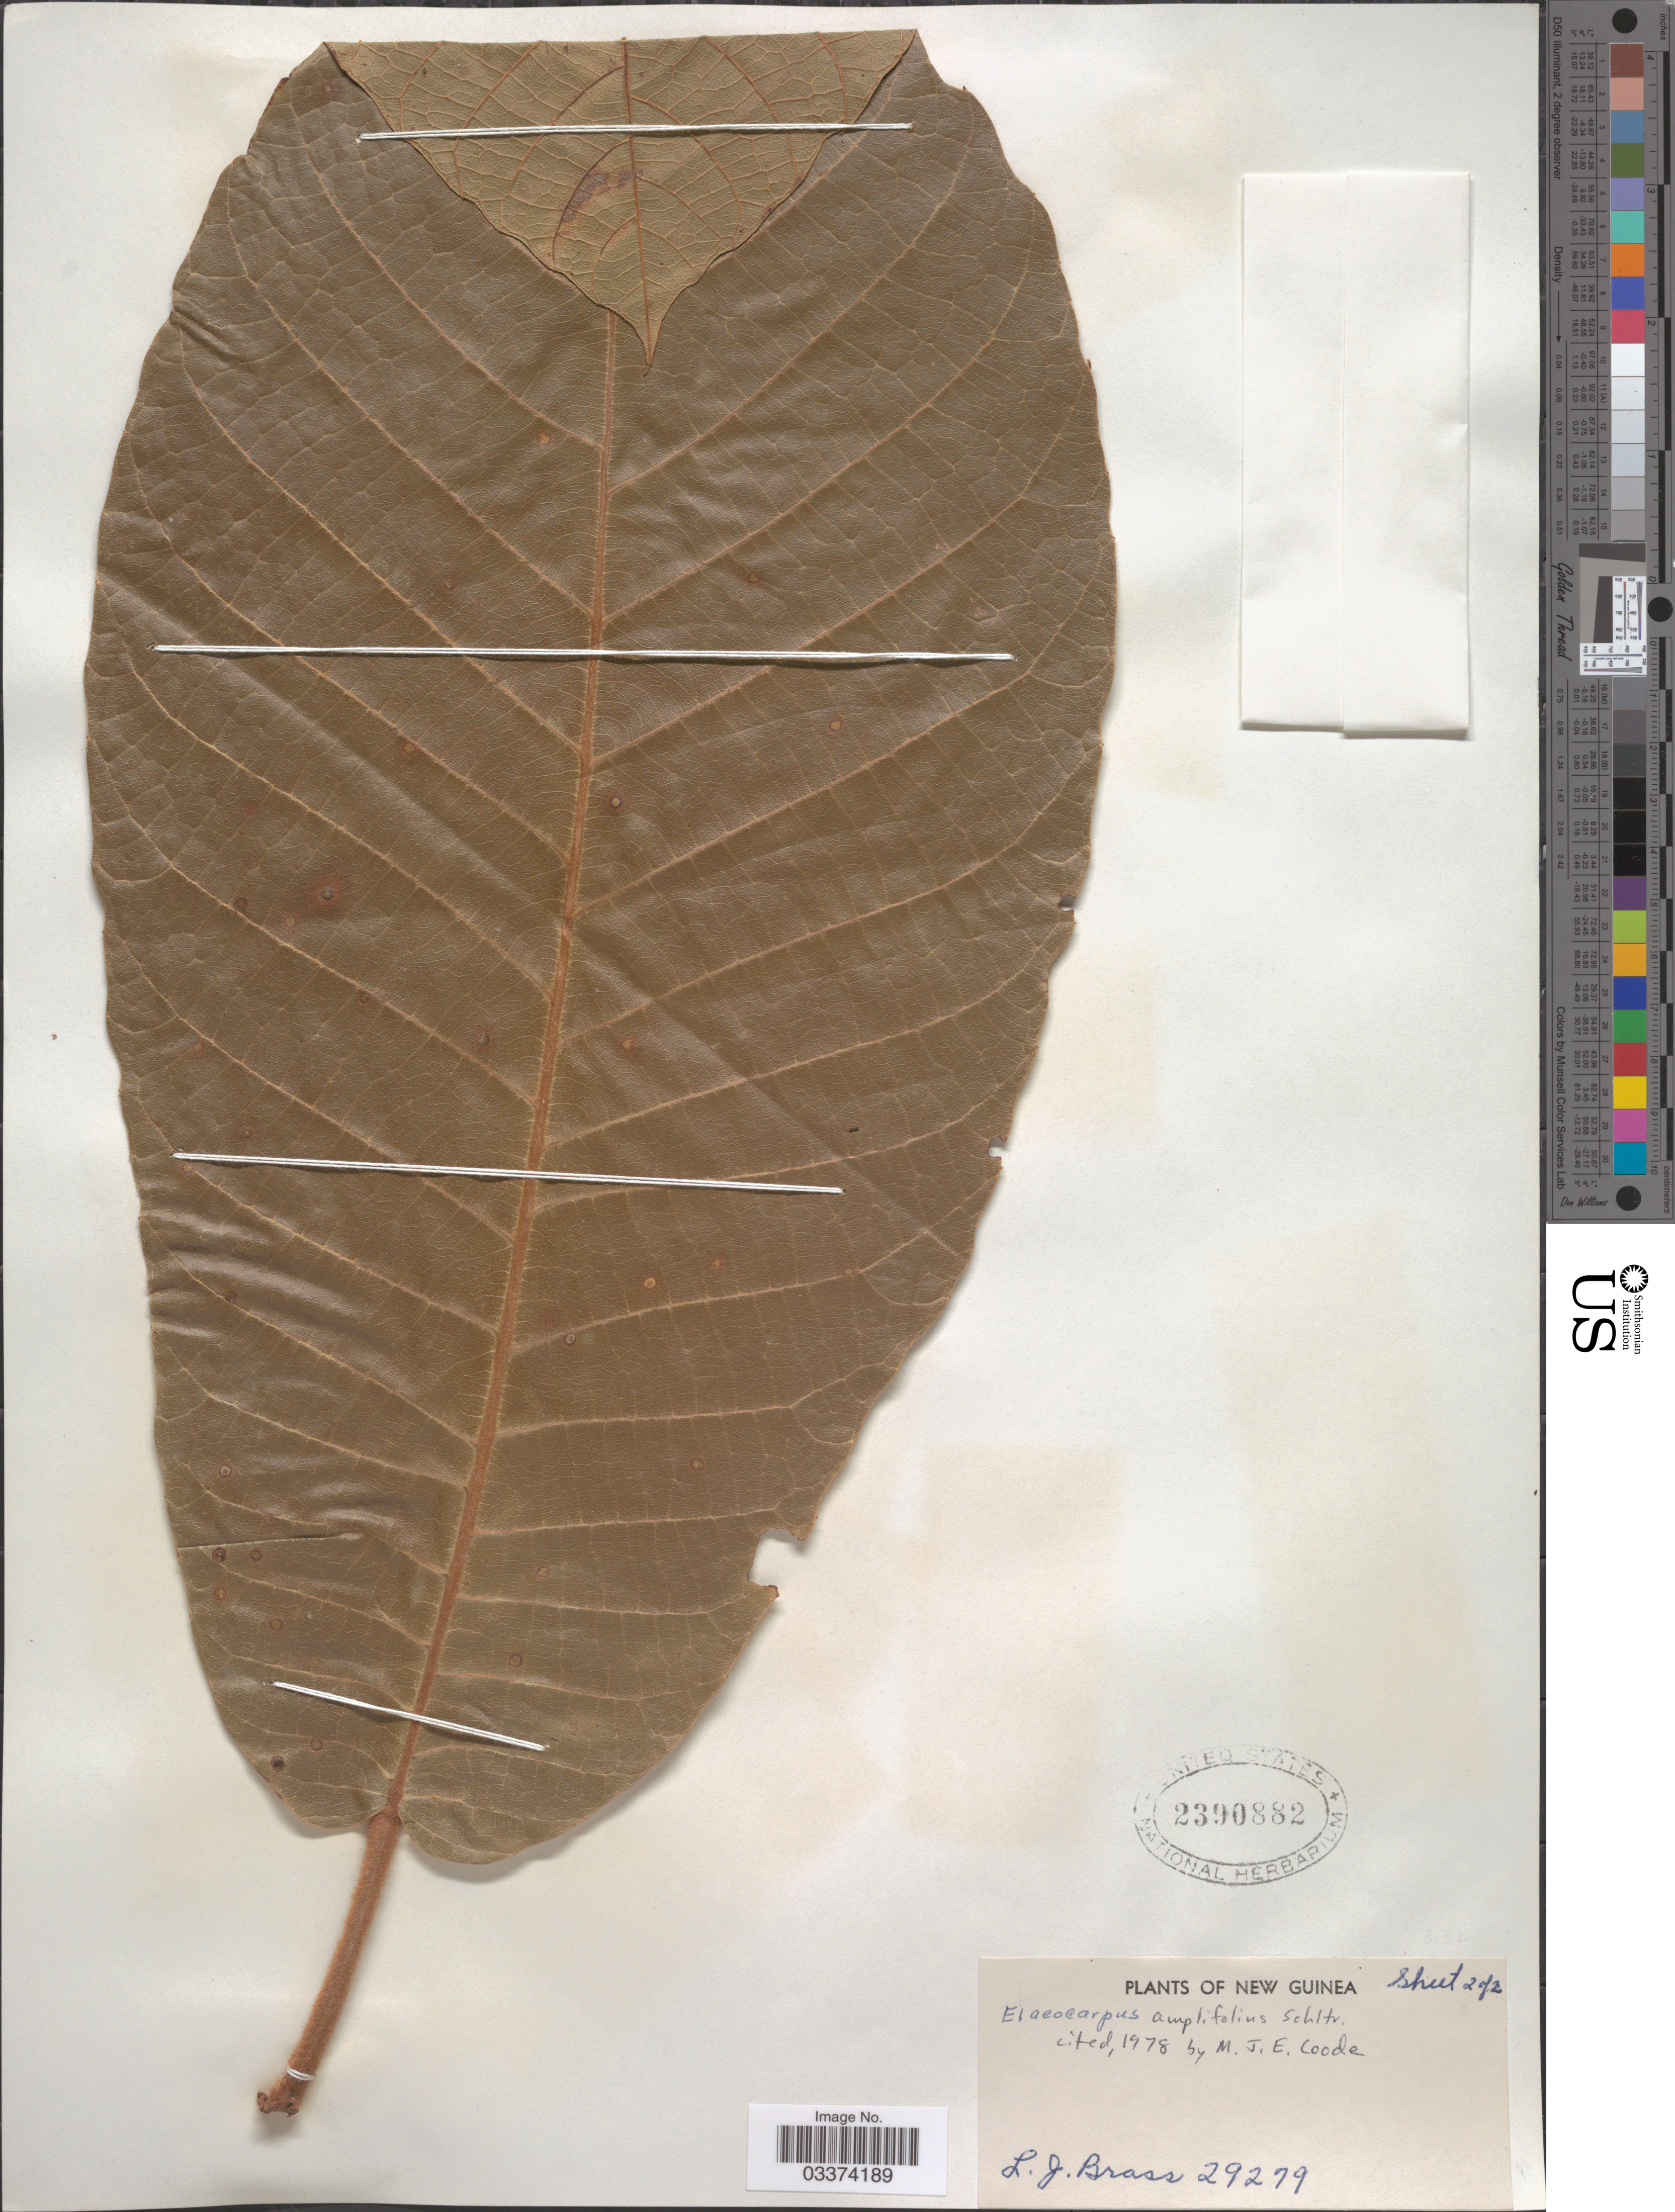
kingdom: Plantae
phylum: Tracheophyta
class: Magnoliopsida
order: Oxalidales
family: Elaeocarpaceae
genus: Elaeocarpus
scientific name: Elaeocarpus amplifolius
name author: Schltr.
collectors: L. J. Brass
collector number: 29279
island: New Guinea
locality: New Guinea.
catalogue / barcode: US 2390882